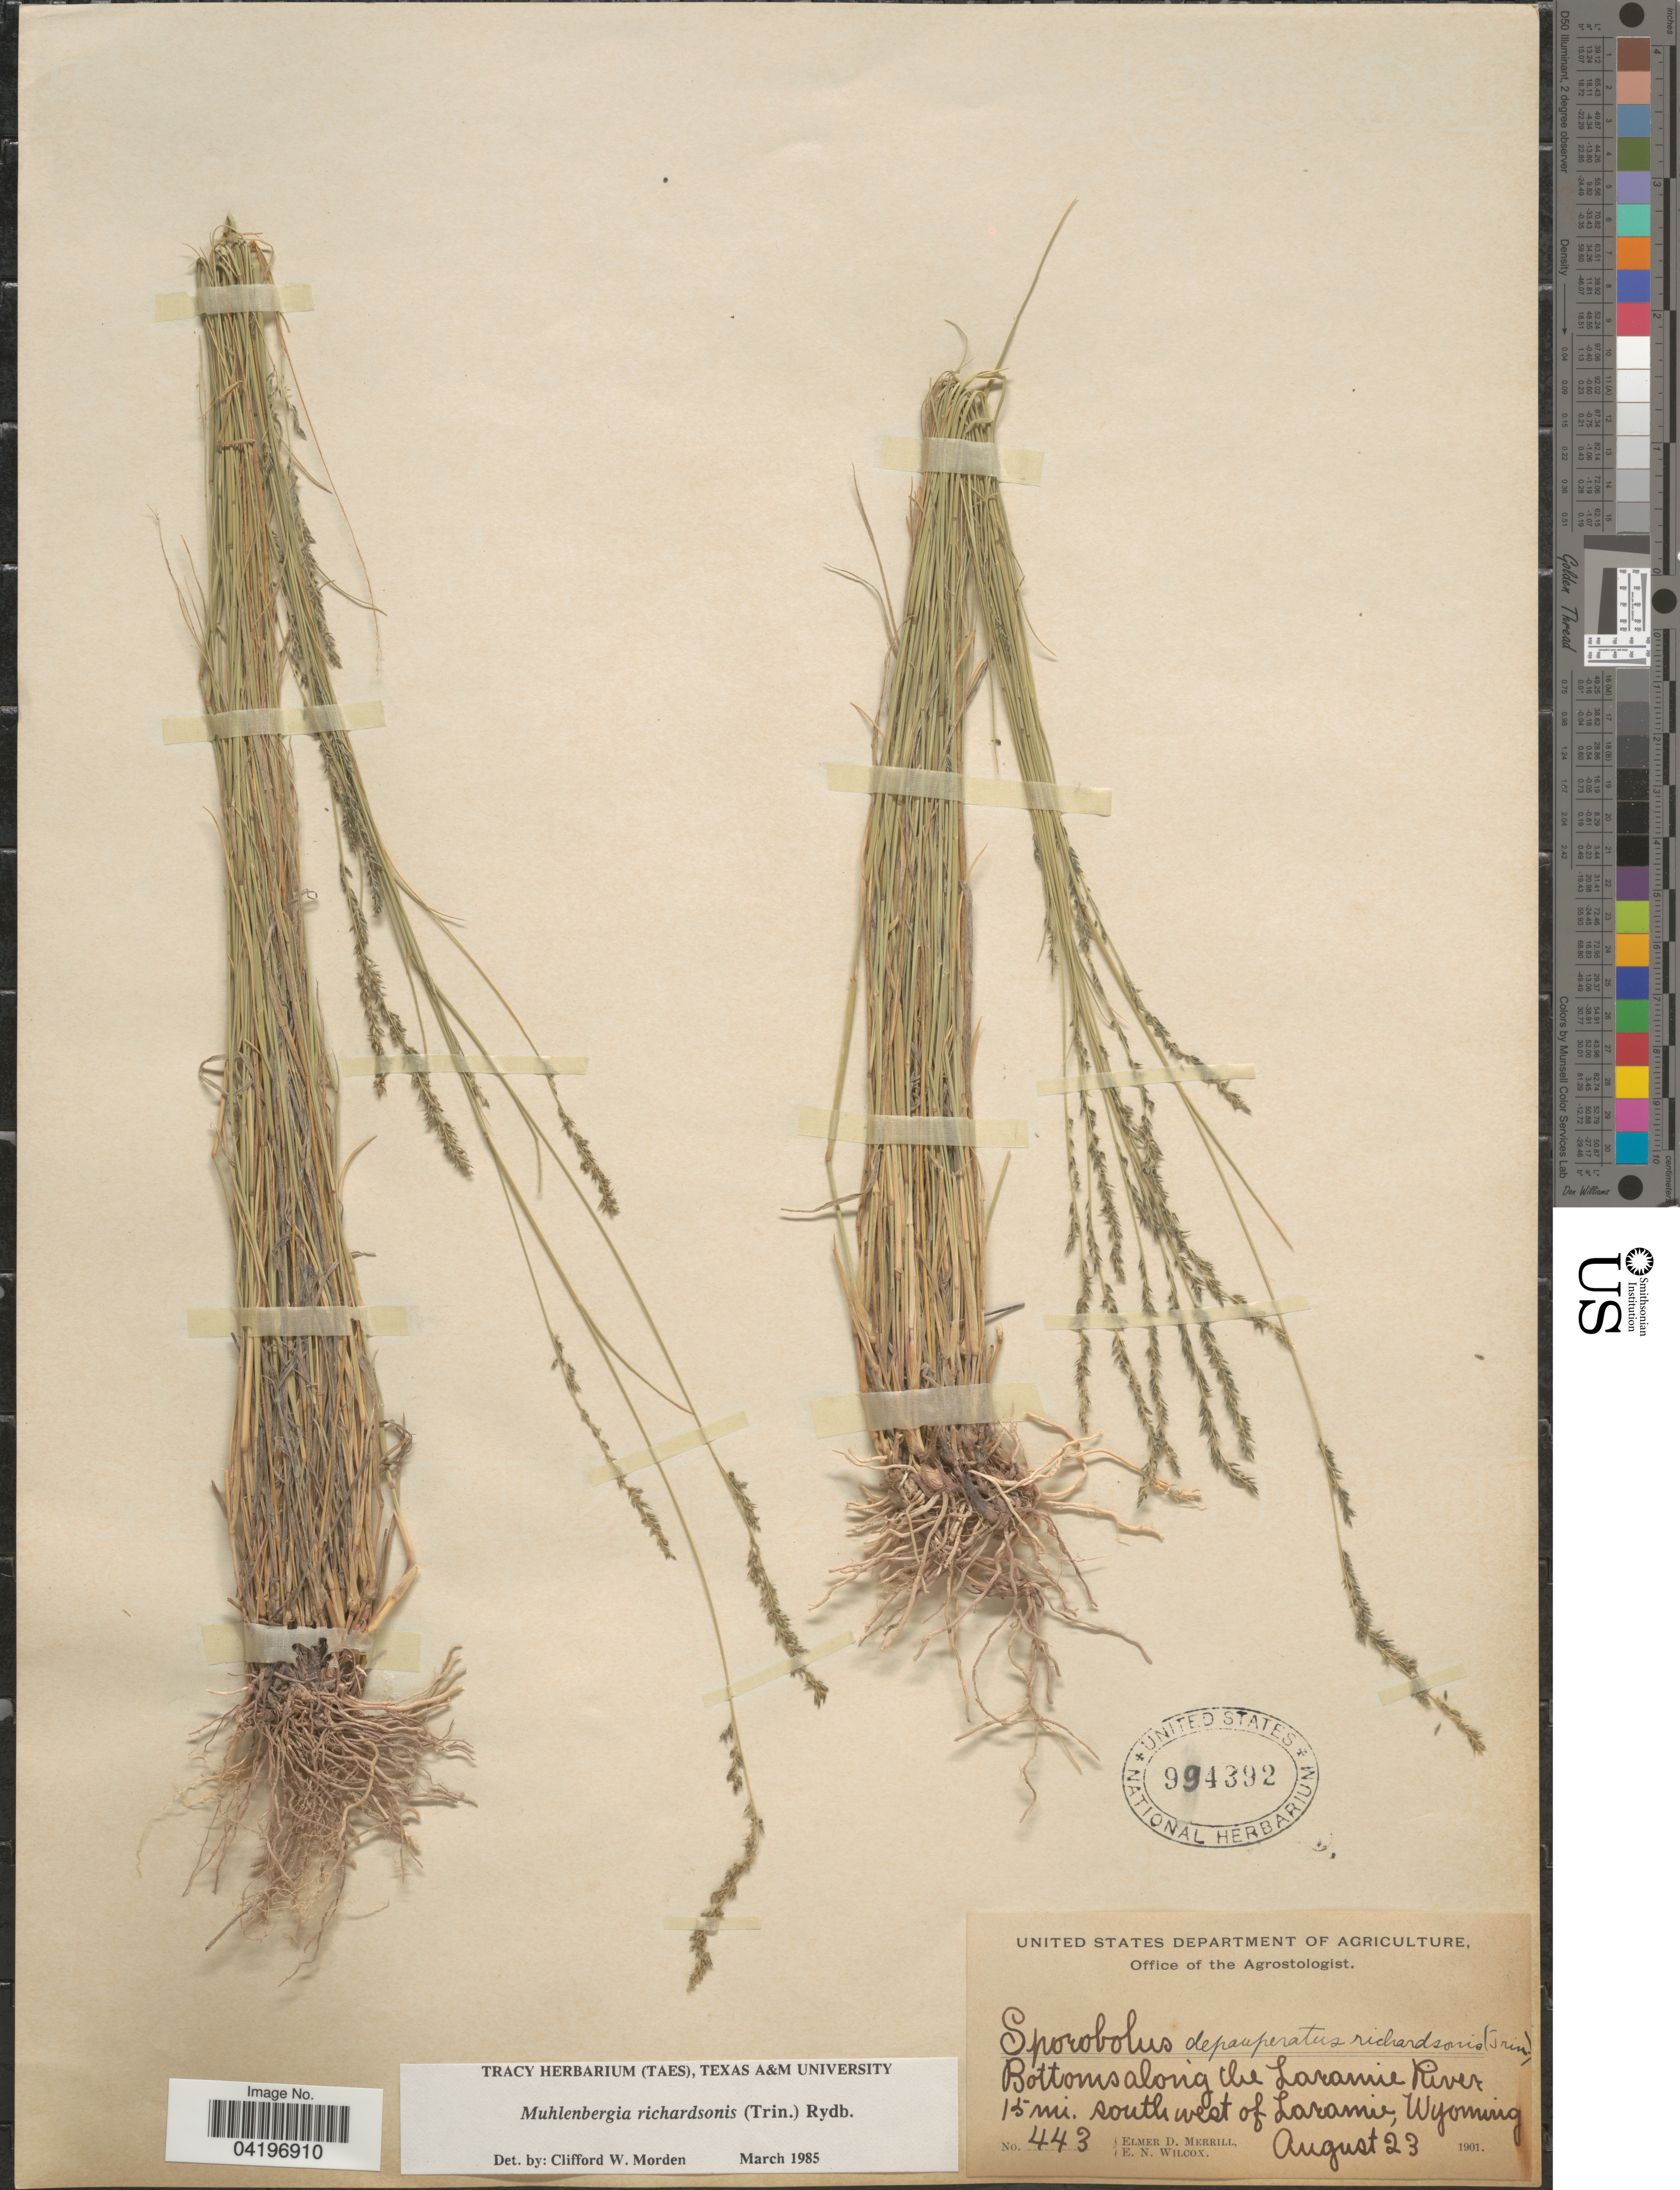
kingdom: Plantae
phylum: Tracheophyta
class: Liliopsida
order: Poales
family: Poaceae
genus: Muhlenbergia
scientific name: Muhlenbergia richardsonis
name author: (Trin.) Rydb.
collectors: E. D. Merrill & E. Wilcox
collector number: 443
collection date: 1901-08-23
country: United States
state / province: Wyoming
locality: Bottoms along the Laramie River 15 mi. southwest of Laramie.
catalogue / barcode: US 994392